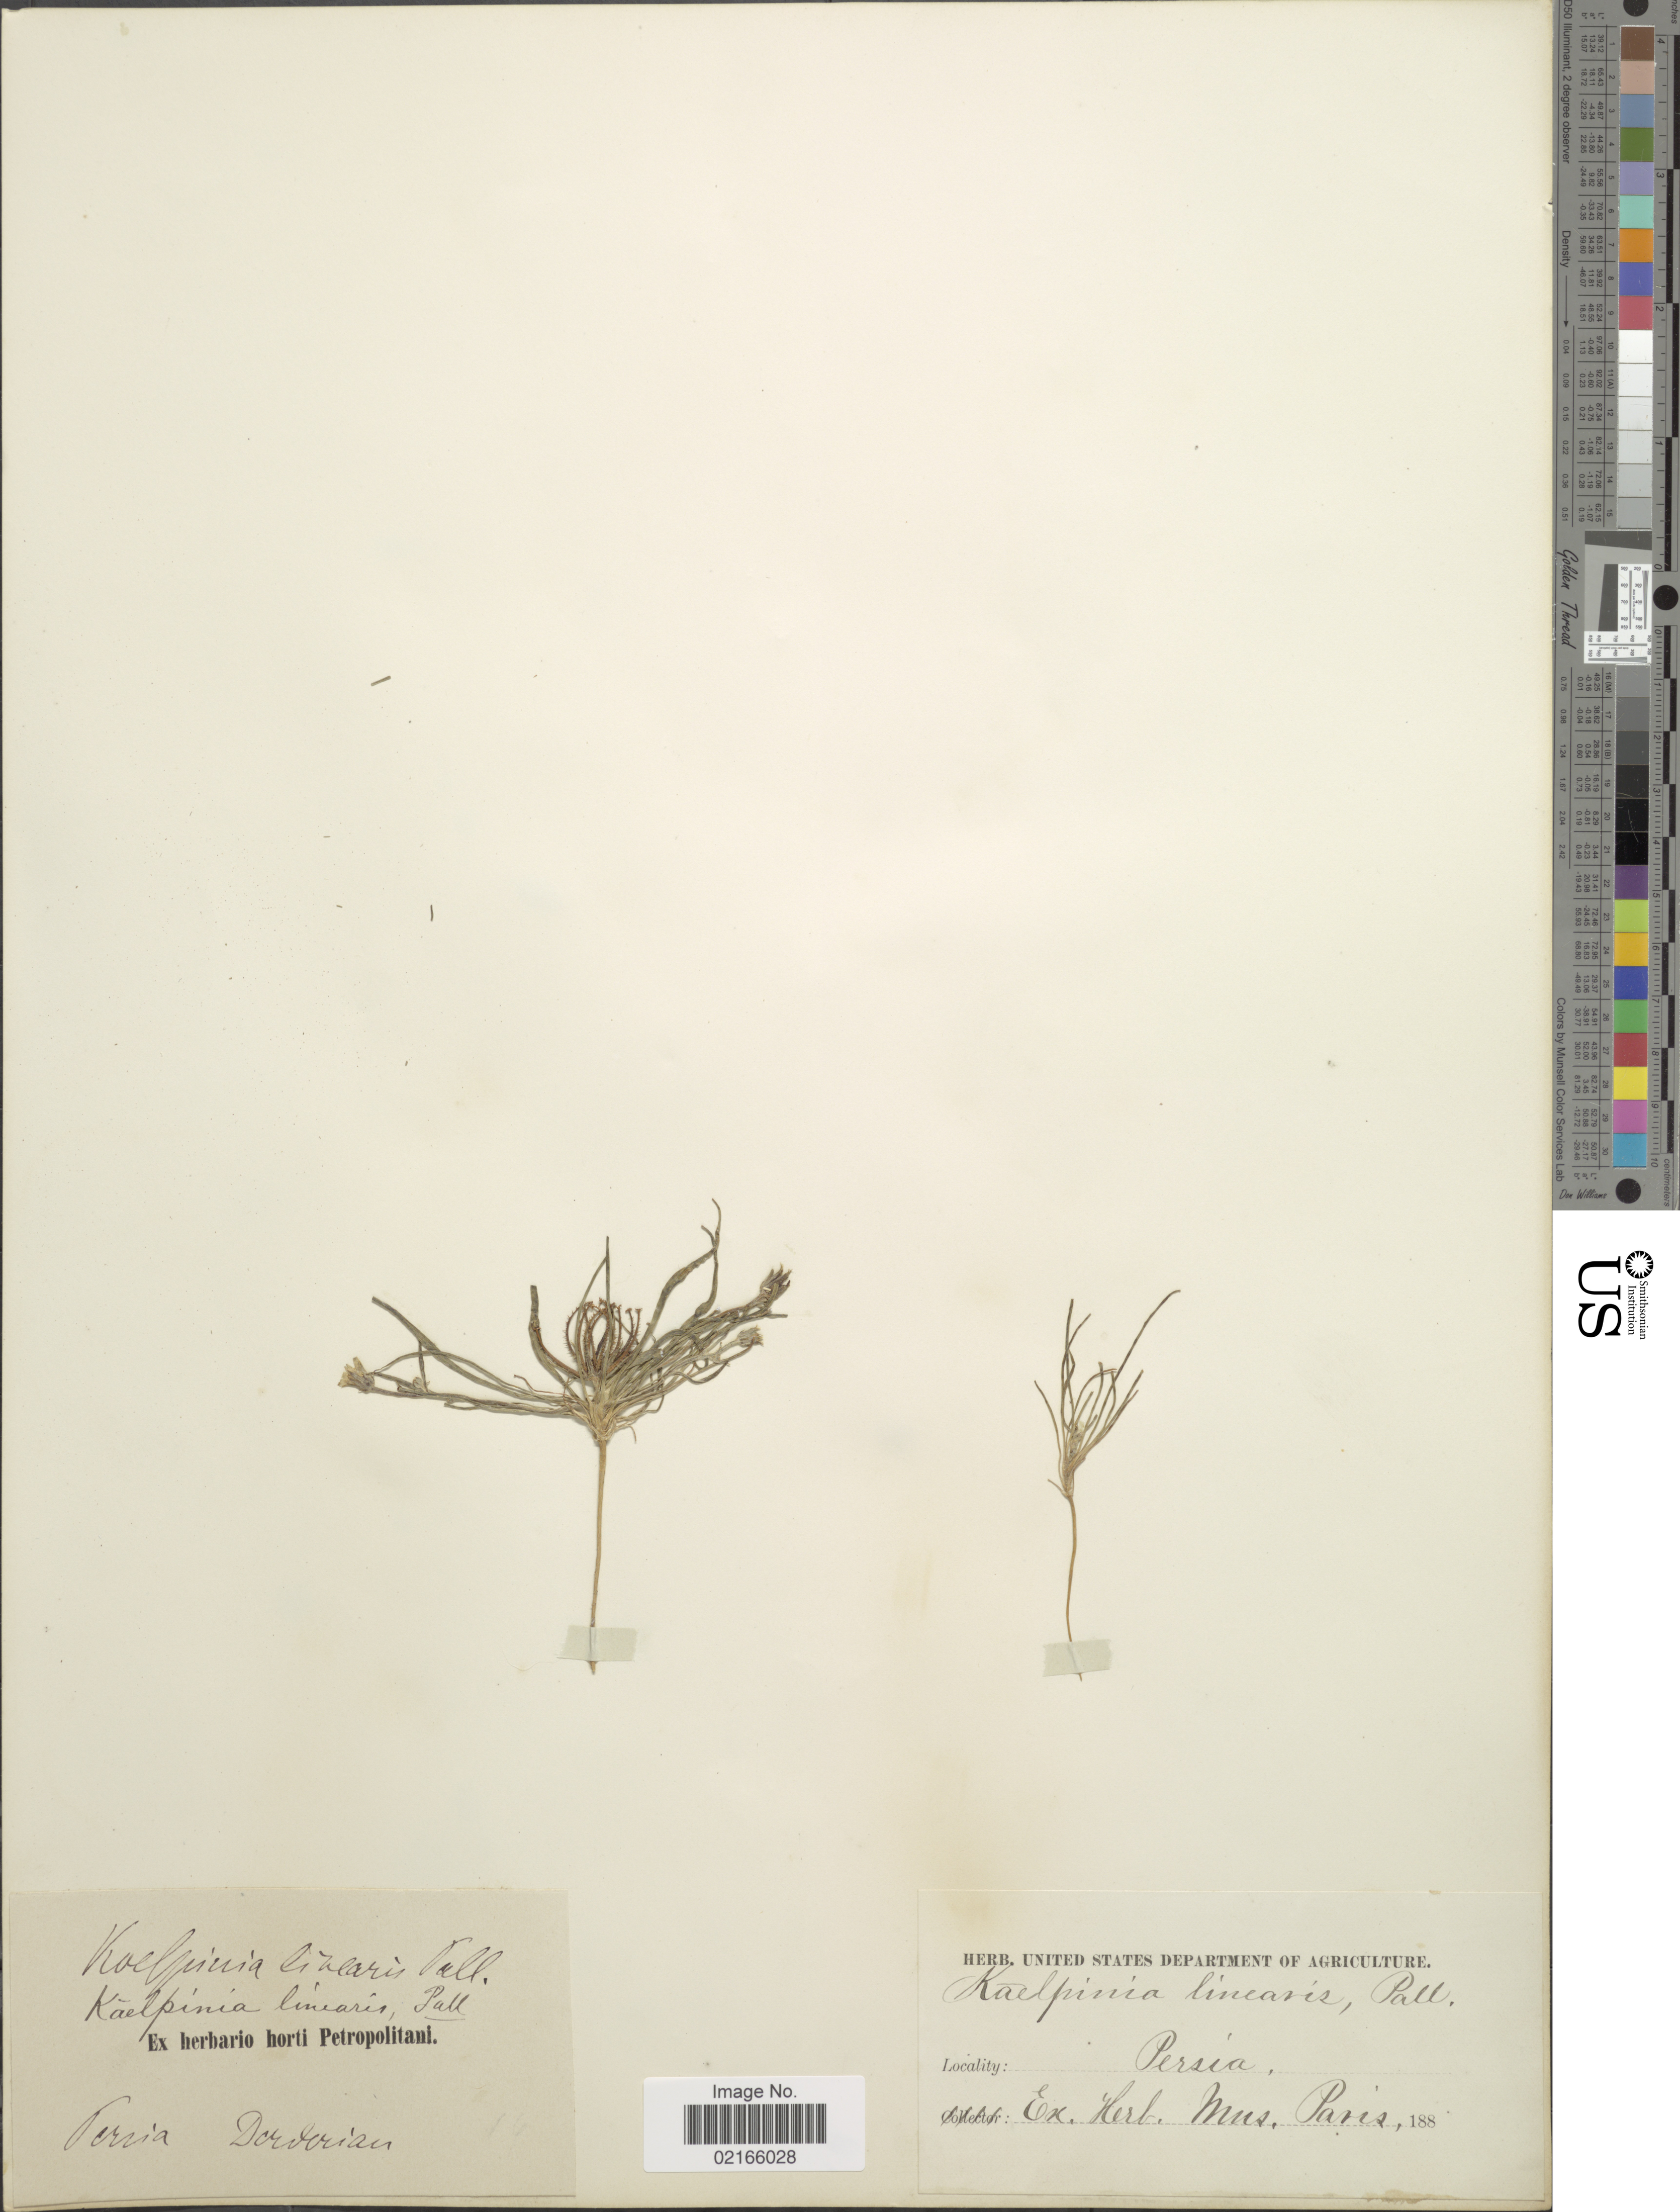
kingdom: Plantae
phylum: Tracheophyta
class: Magnoliopsida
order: Asterales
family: Asteraceae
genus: Koelpinia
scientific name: Koelpinia linearis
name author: Pall.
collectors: ex herb. Mus. Paris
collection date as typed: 188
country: Iran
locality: Persia Derverian [interpreted]